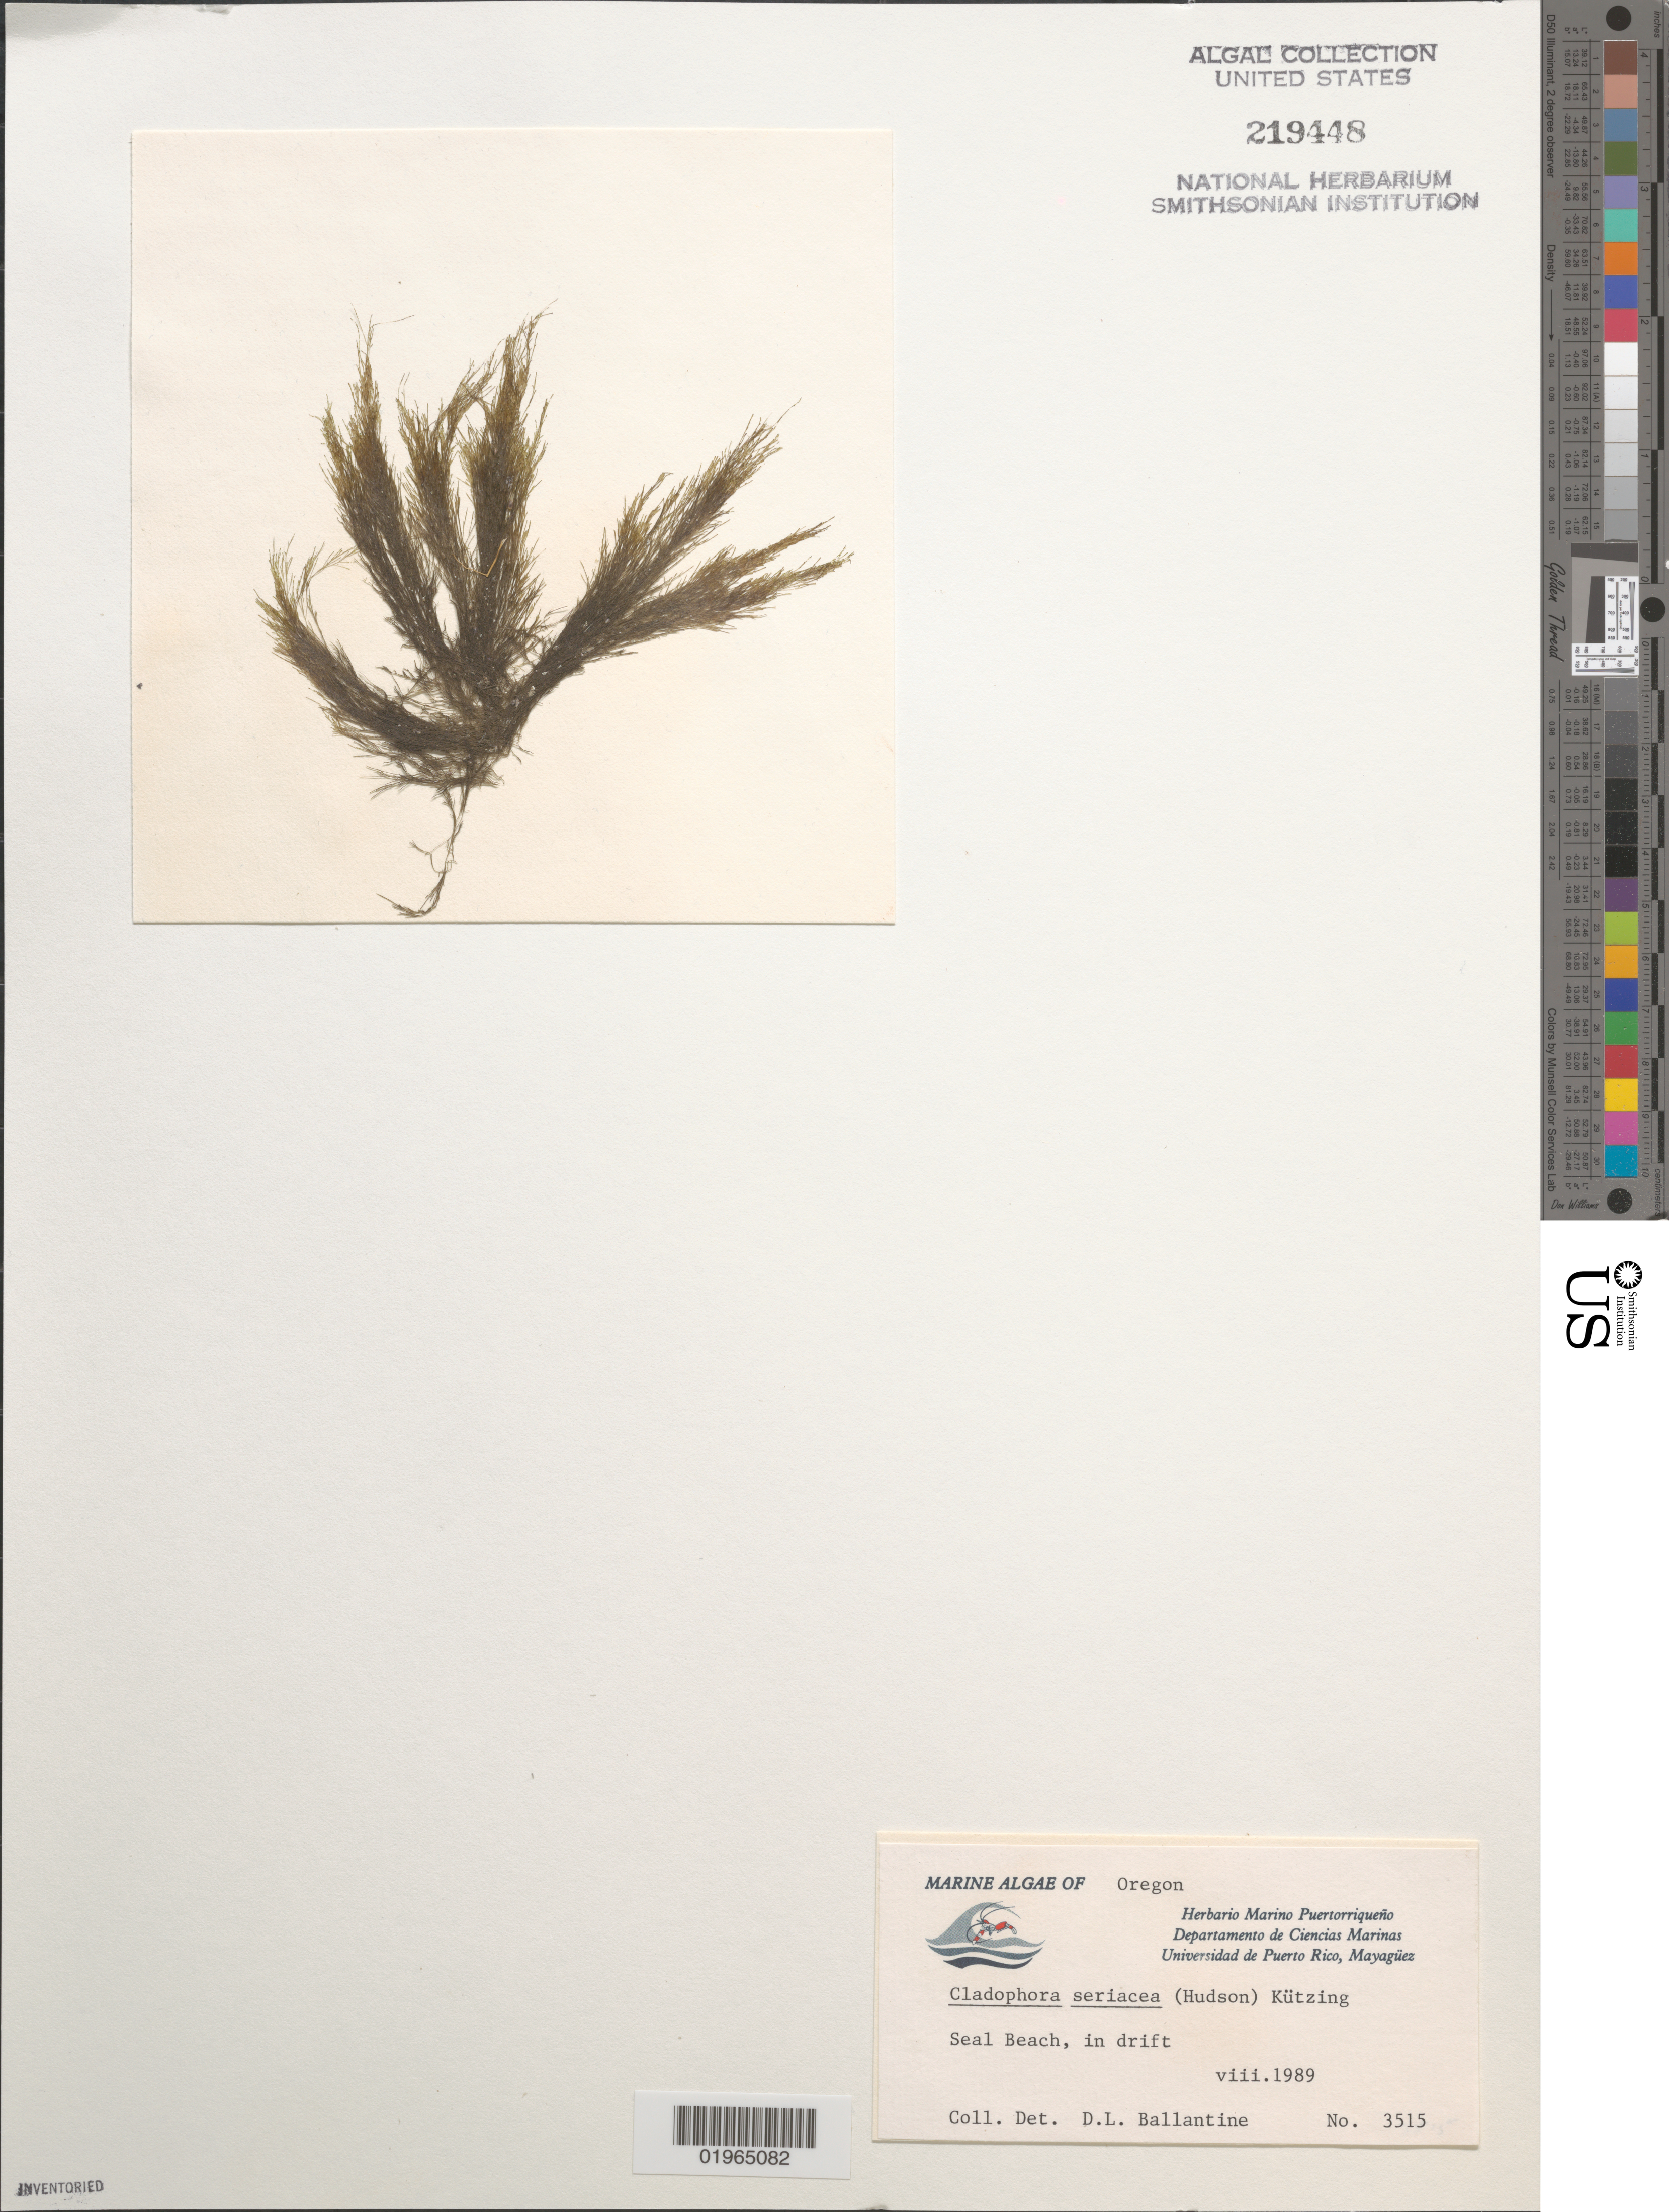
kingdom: Plantae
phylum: Chlorophyta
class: Ulvophyceae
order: Cladophorales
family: Cladophoraceae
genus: Cladophora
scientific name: Cladophora sericea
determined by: Ballantine, D. L.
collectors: D.L. Ballantine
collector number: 3515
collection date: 1989-08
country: United States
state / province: Oregon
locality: Seal beach, in drift.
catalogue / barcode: US 219448